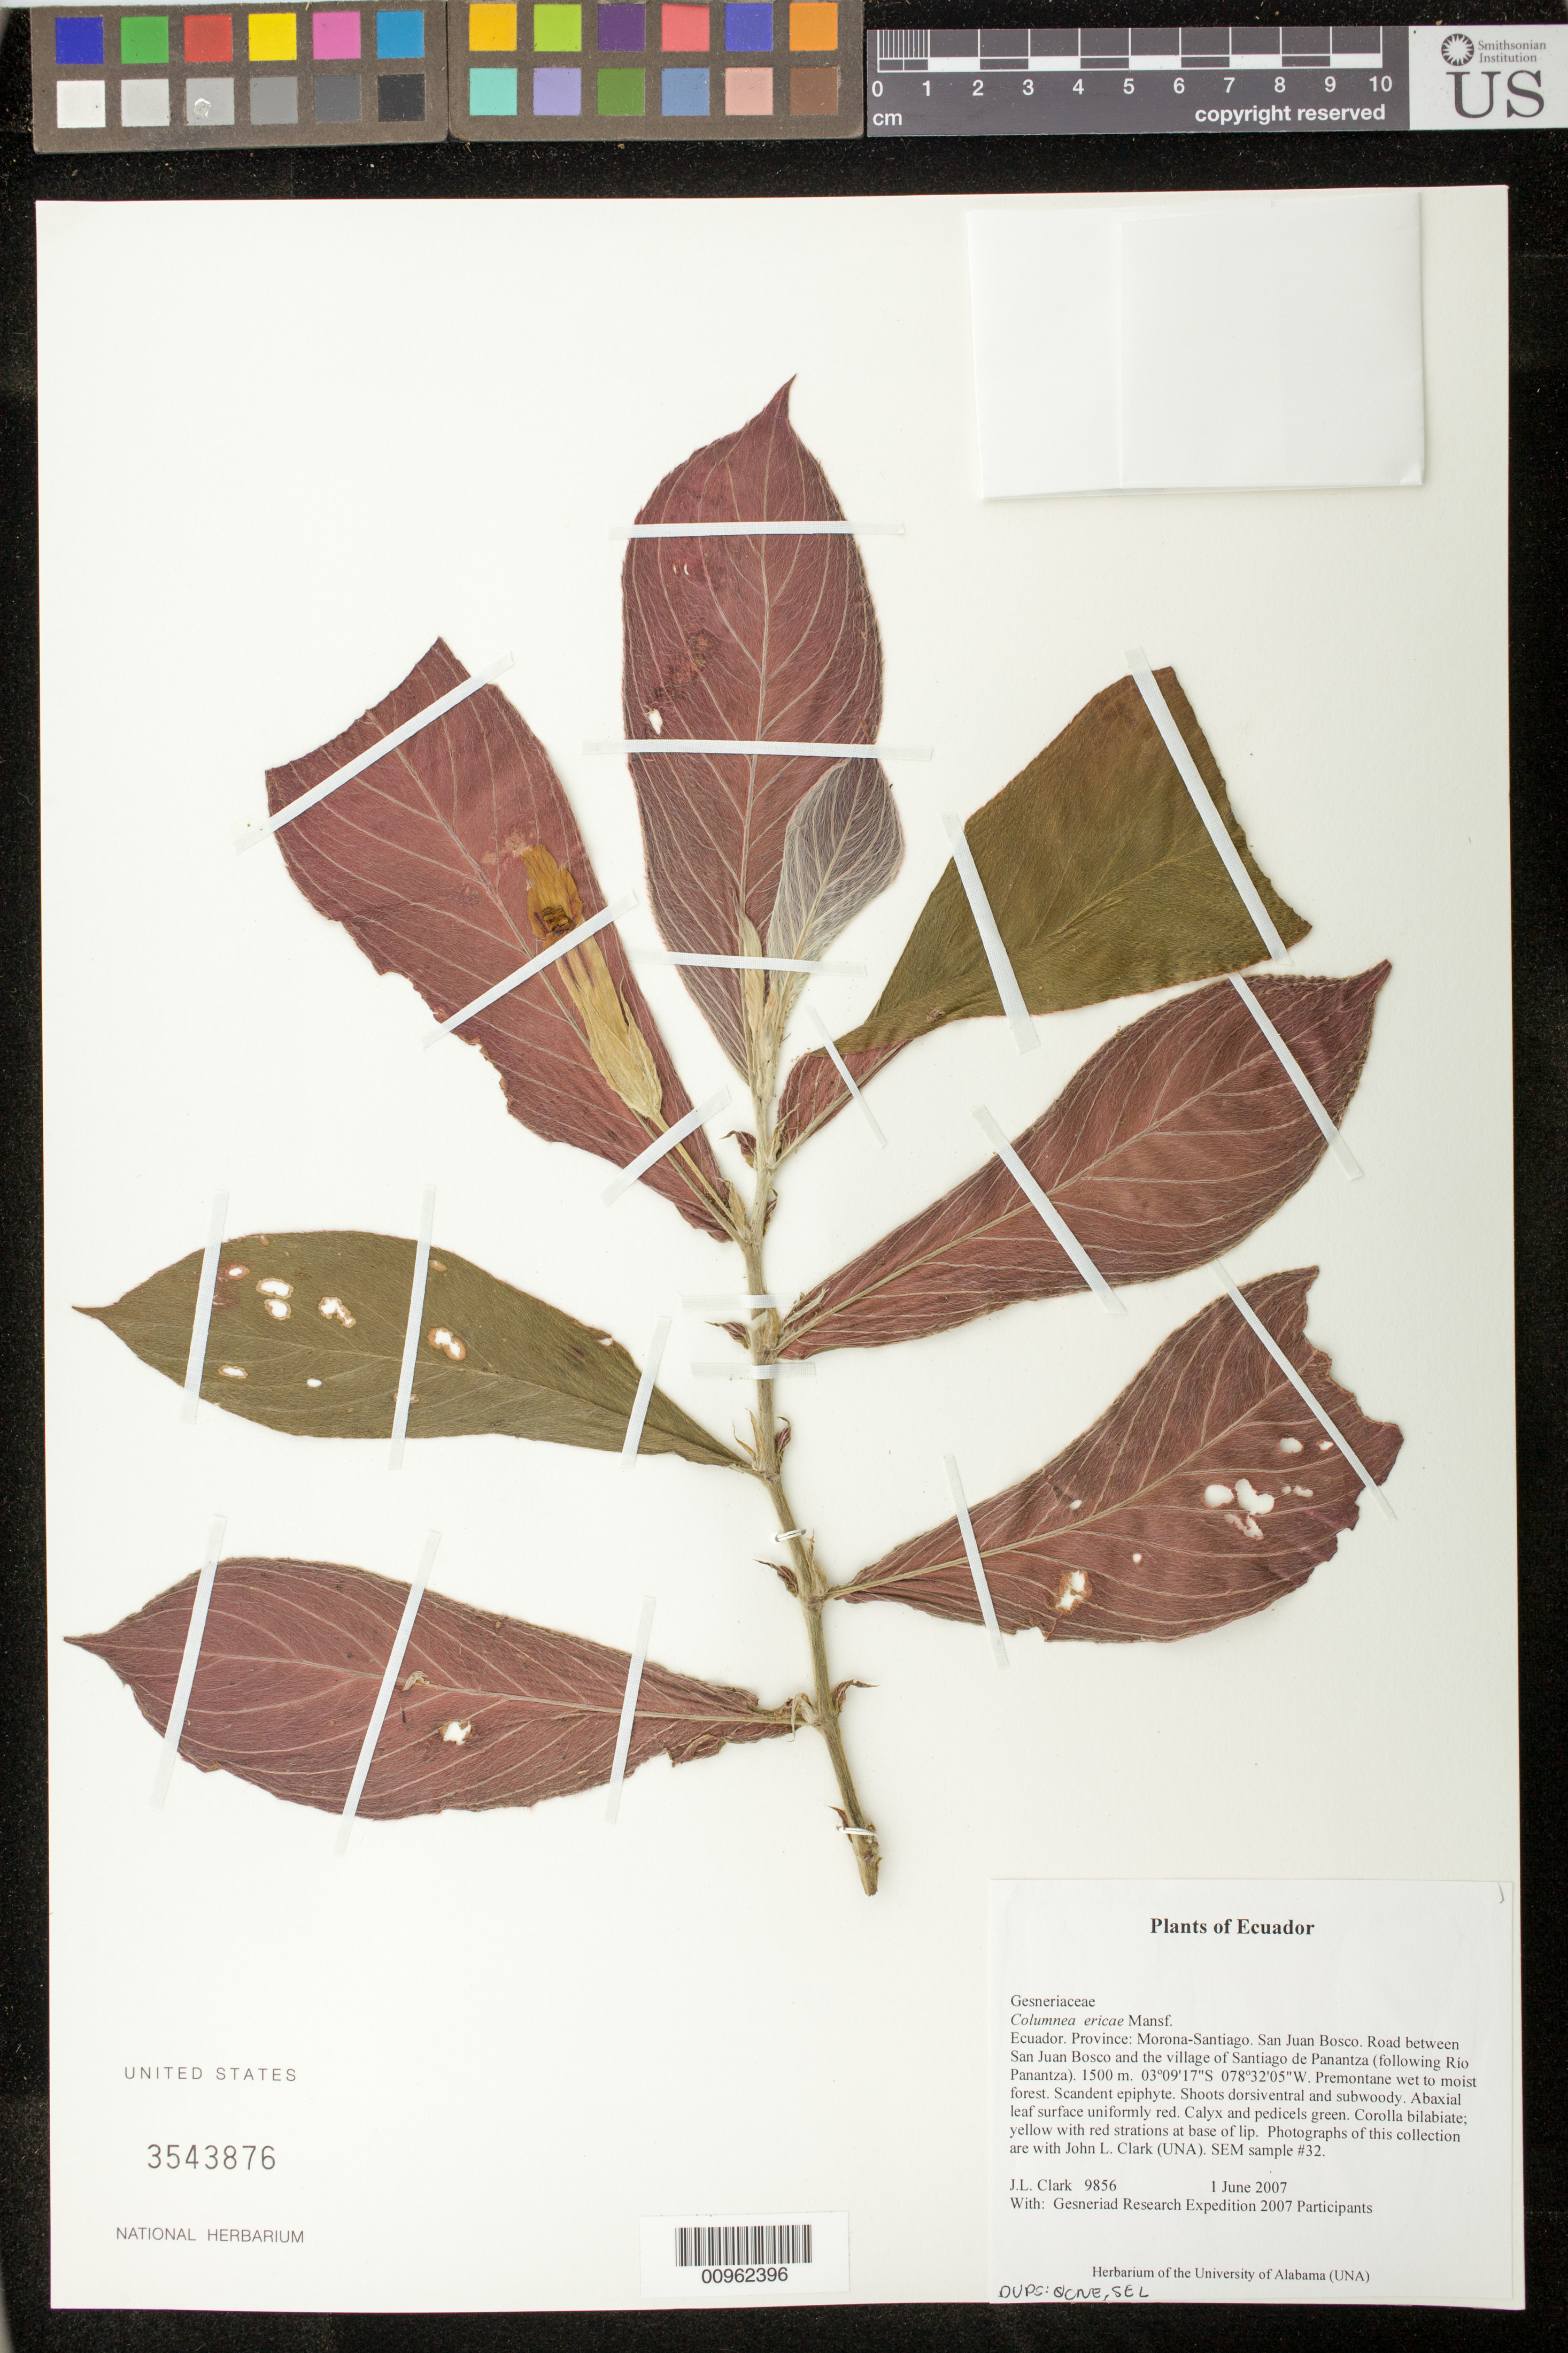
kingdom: Plantae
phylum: Tracheophyta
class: Magnoliopsida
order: Lamiales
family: Gesneriaceae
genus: Columnea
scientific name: Columnea ericae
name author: Mansf.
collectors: J. L. Clark & Gesneriad Research Expedition 2007 Participants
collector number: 9856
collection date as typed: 01 Jun 2007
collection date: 2007-06-01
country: Ecuador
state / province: Morona-Santiago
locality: San Juan Bosco. Road between San Juan Bosco and the village of Santiago de Panantza (following Río Panantza)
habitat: Premontane wet to moist forest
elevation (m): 1500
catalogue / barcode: US 3543876